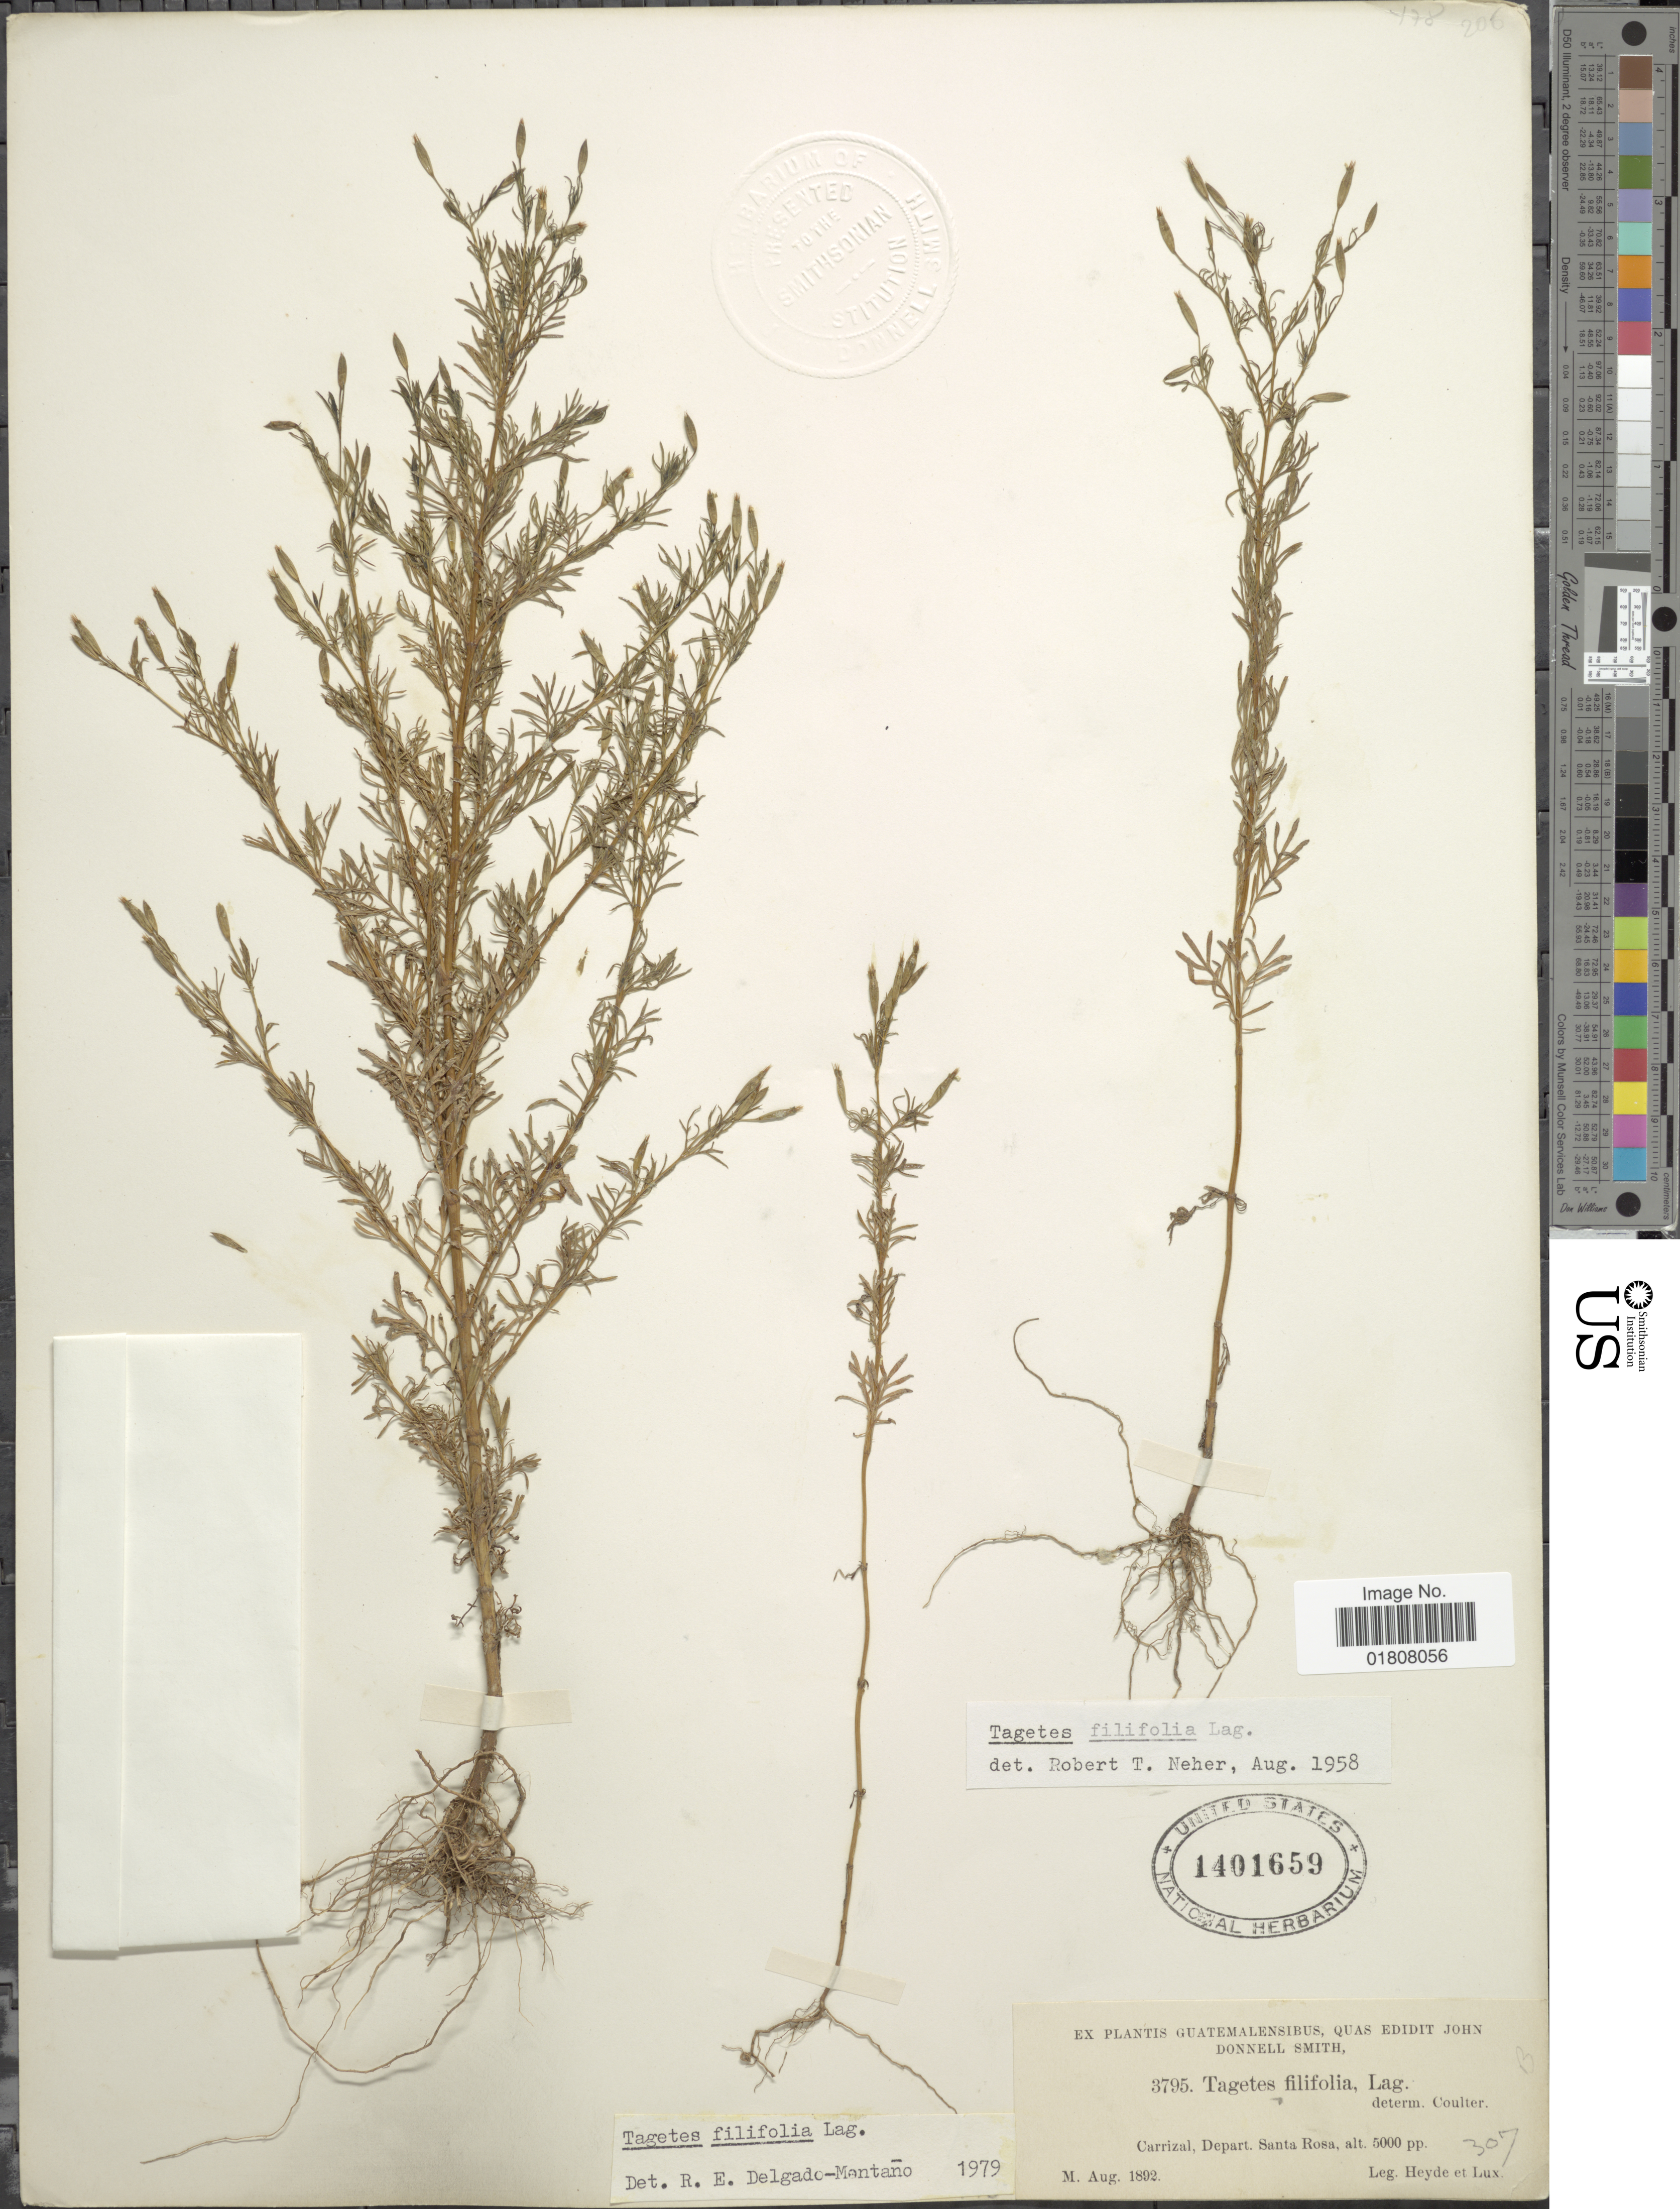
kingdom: Plantae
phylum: Tracheophyta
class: Magnoliopsida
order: Asterales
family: Asteraceae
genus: Tagetes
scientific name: Tagetes filifolia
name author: Lag.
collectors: Heyde & Lux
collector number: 3795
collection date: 1892-08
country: Guatemala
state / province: Santa Rosa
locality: Carrizal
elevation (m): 1524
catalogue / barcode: US 1401659